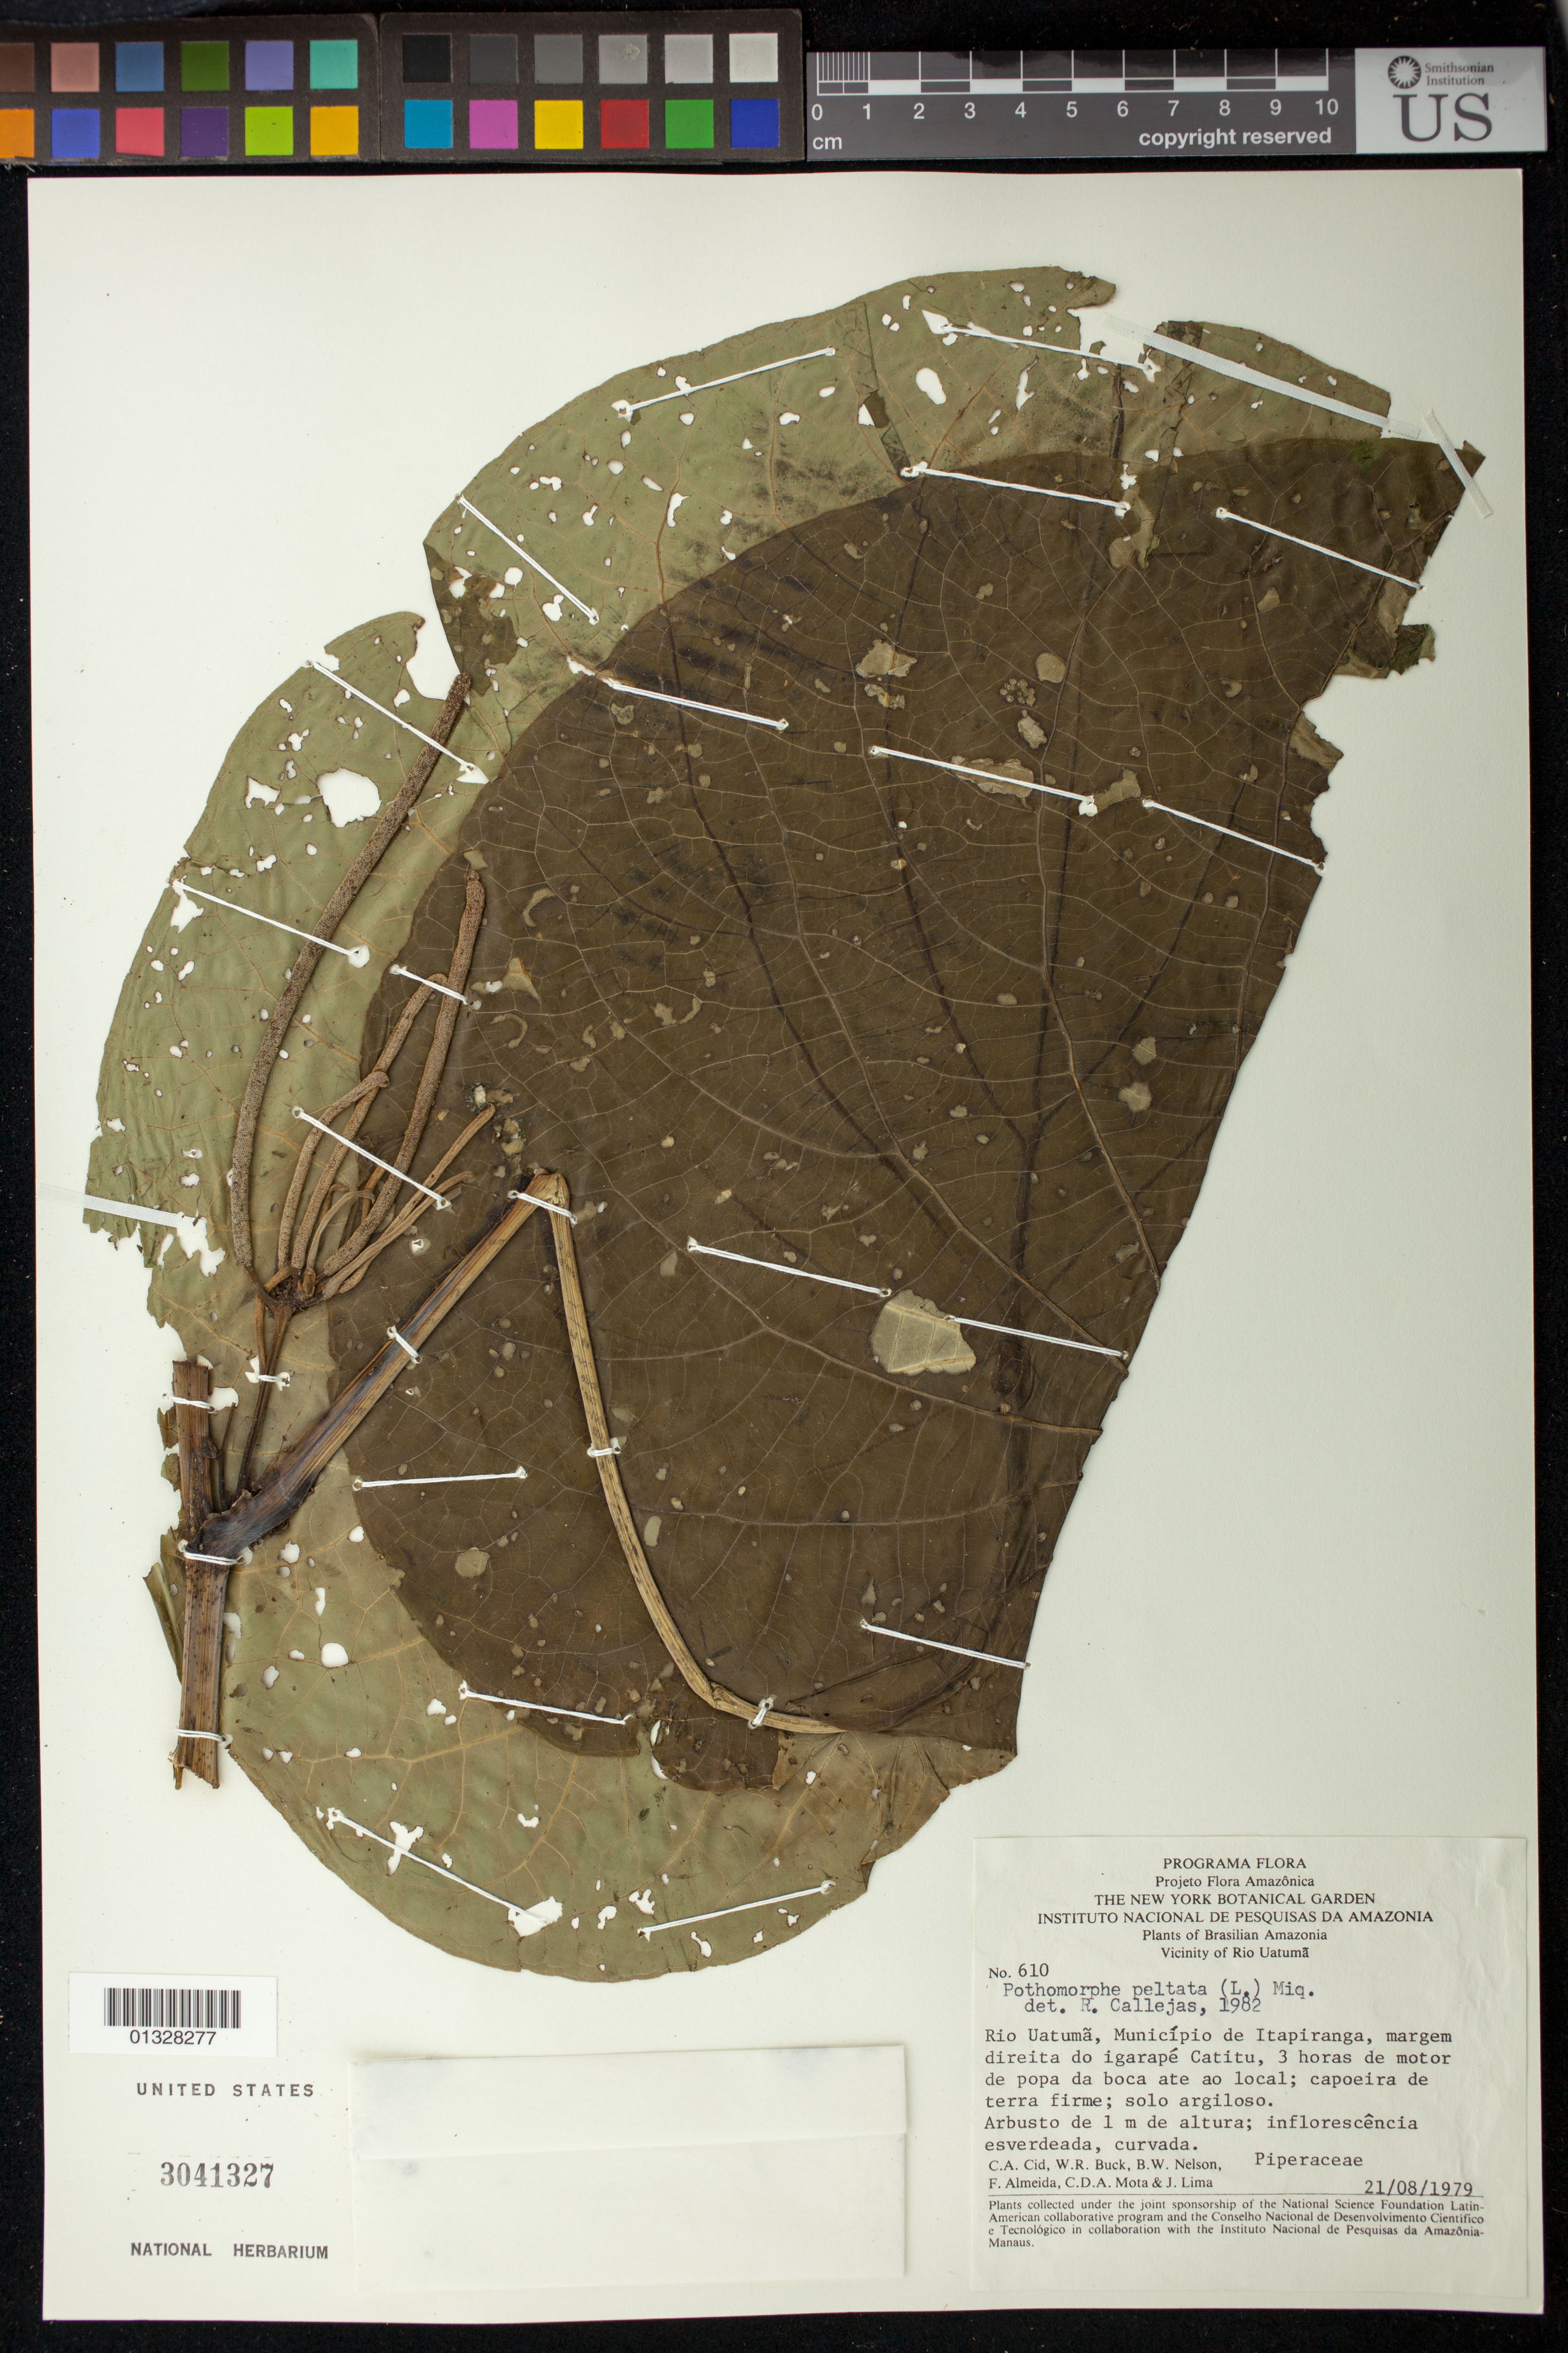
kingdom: Plantae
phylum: Tracheophyta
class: Magnoliopsida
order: Piperales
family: Piperaceae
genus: Piper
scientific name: Piper peltatum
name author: L.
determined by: Strong, M. T., (US), Smithsonian Institution - National Museum of Natural History (UNITED STATES)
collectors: C. A. Cid Ferreira, W. R. Buck, B. W. Nelson, F. Almeda, C. D. A. Mota & J. Lima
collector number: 610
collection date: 1979-08-21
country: Brazil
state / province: Amazonas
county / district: Itapiranga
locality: Rio Uatumã, margem direita do igarapé Catitu, 3 horas de motor de popa da boca ate ao local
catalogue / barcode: US 3041327